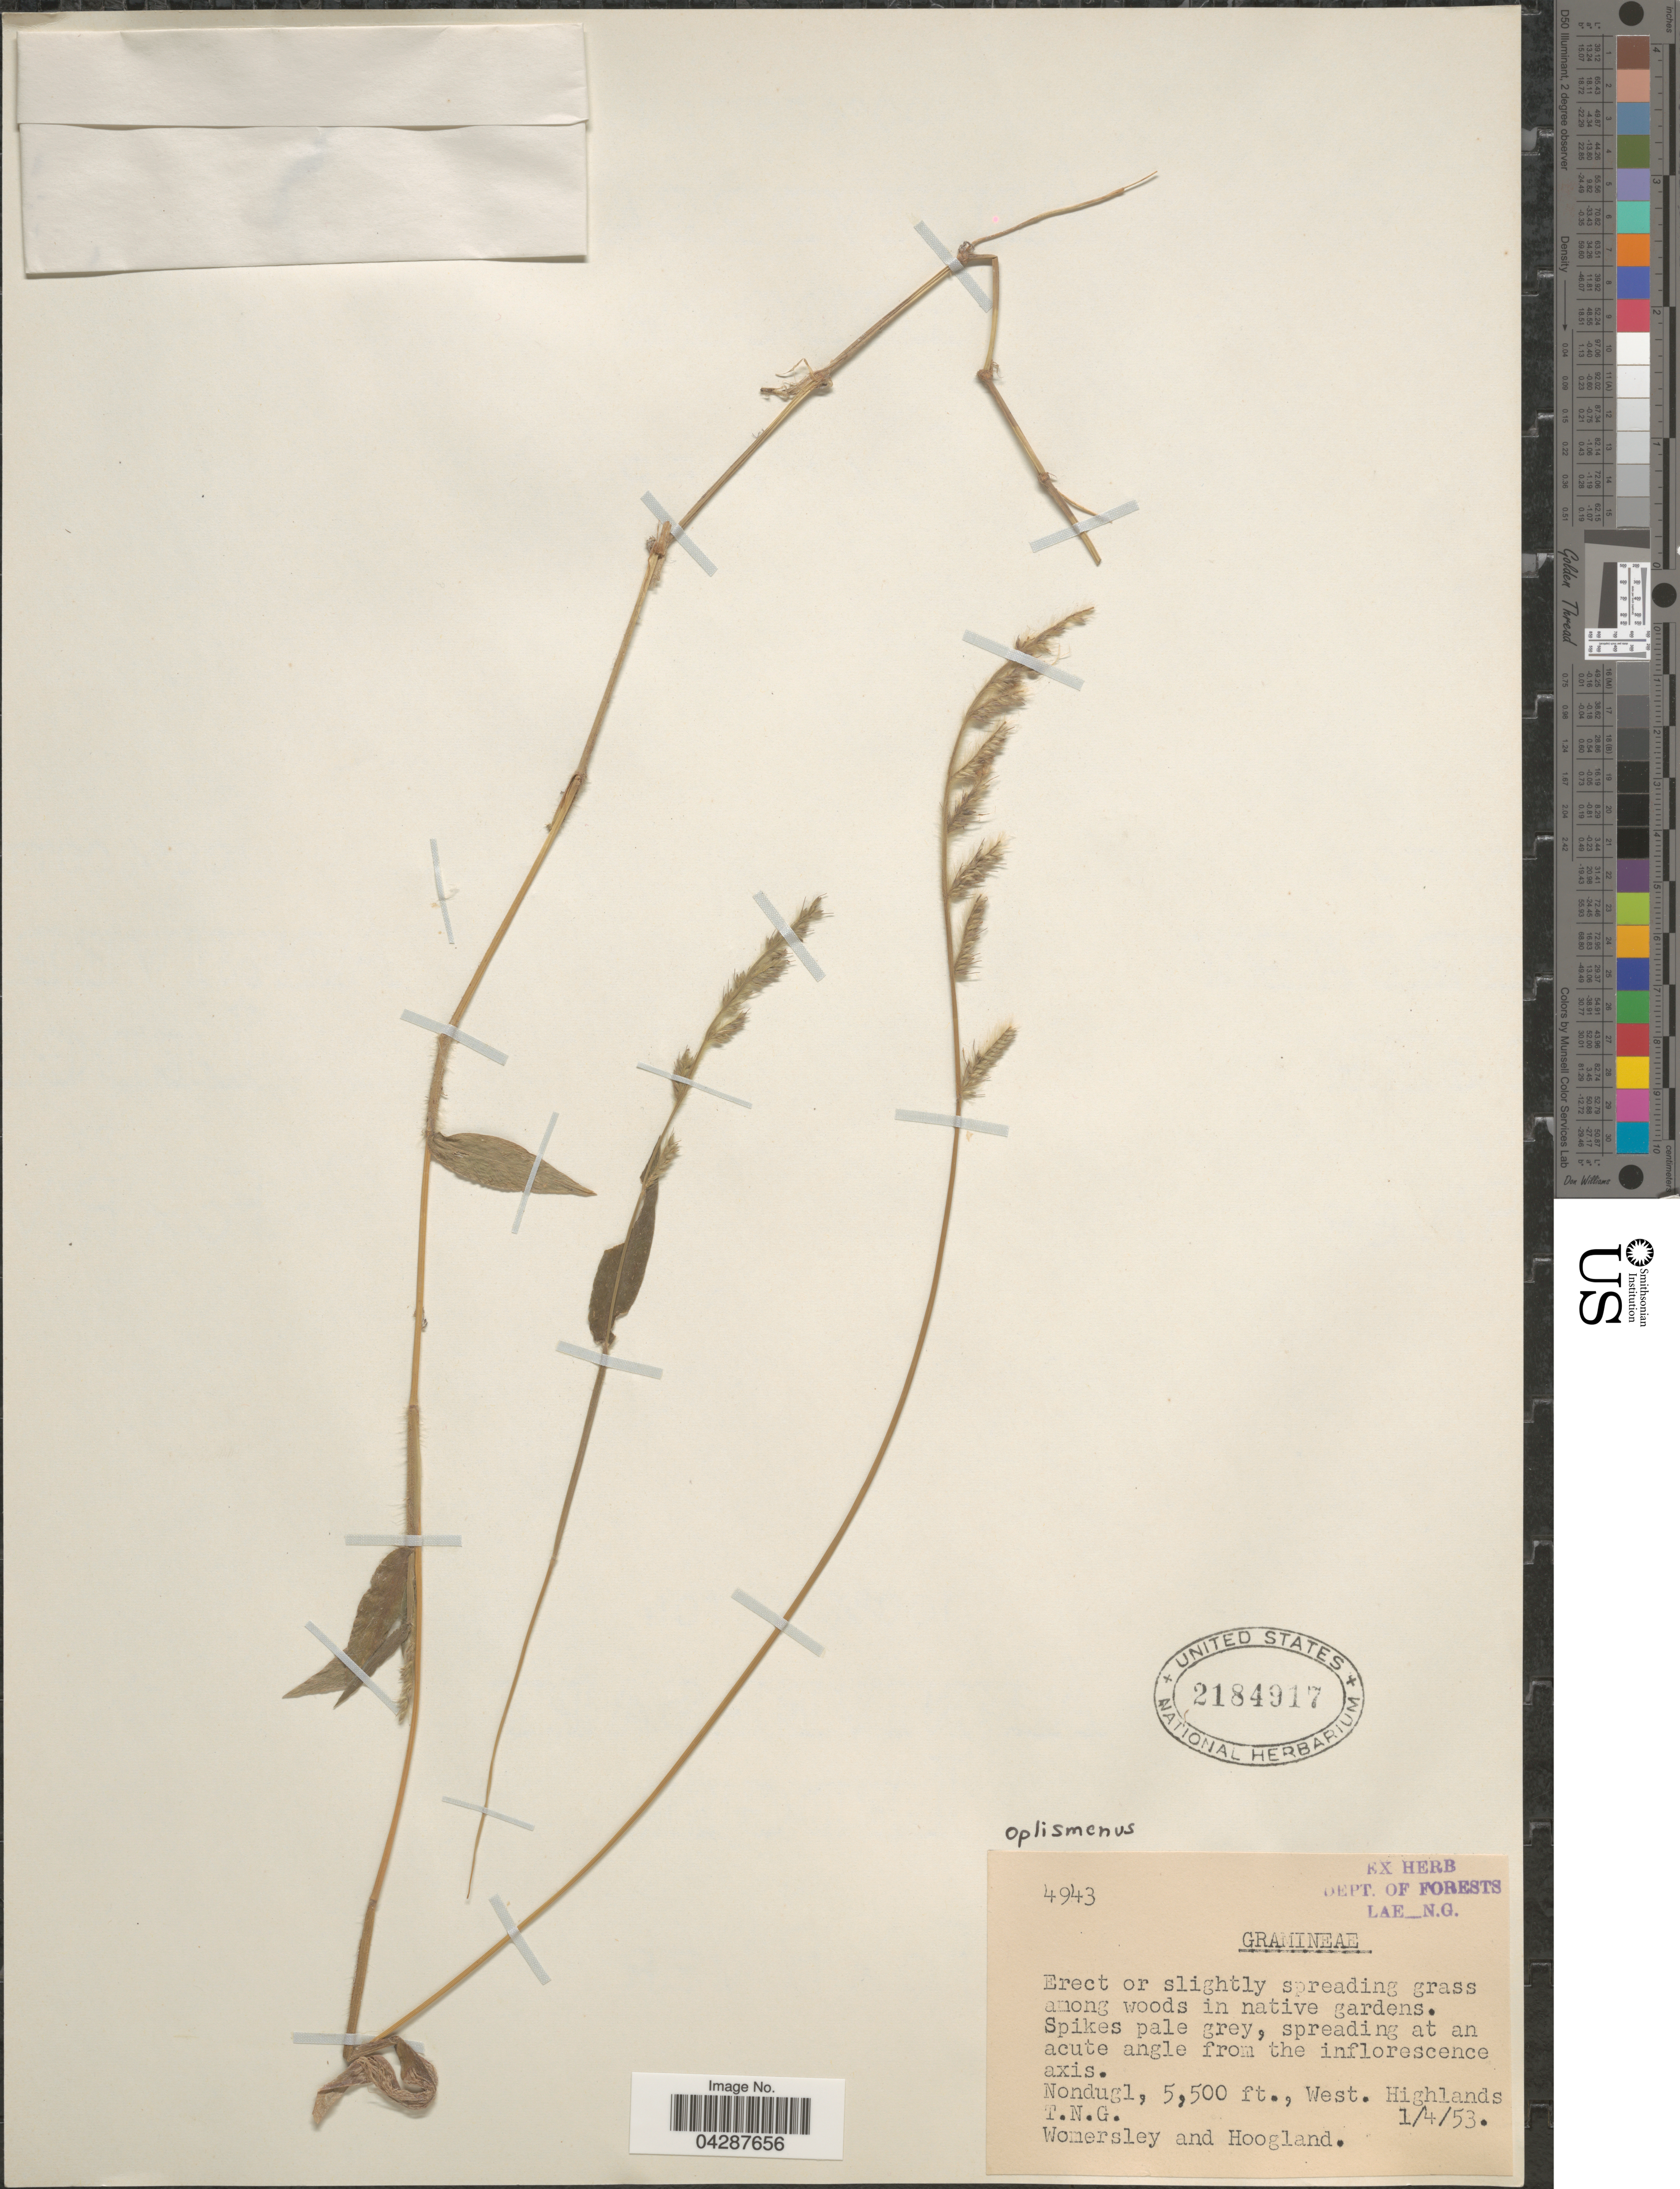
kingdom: Plantae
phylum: Tracheophyta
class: Liliopsida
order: Poales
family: Poaceae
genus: Oplismenus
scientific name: Oplismenus sp.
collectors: Womersley & Hoogland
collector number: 4943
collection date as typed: Transcribed d/m/y: 1/4/53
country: Papua New Guinea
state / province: Western Highlands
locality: Nondugl, West. Highlands T.N.G.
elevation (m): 1676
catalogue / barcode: US 2184917